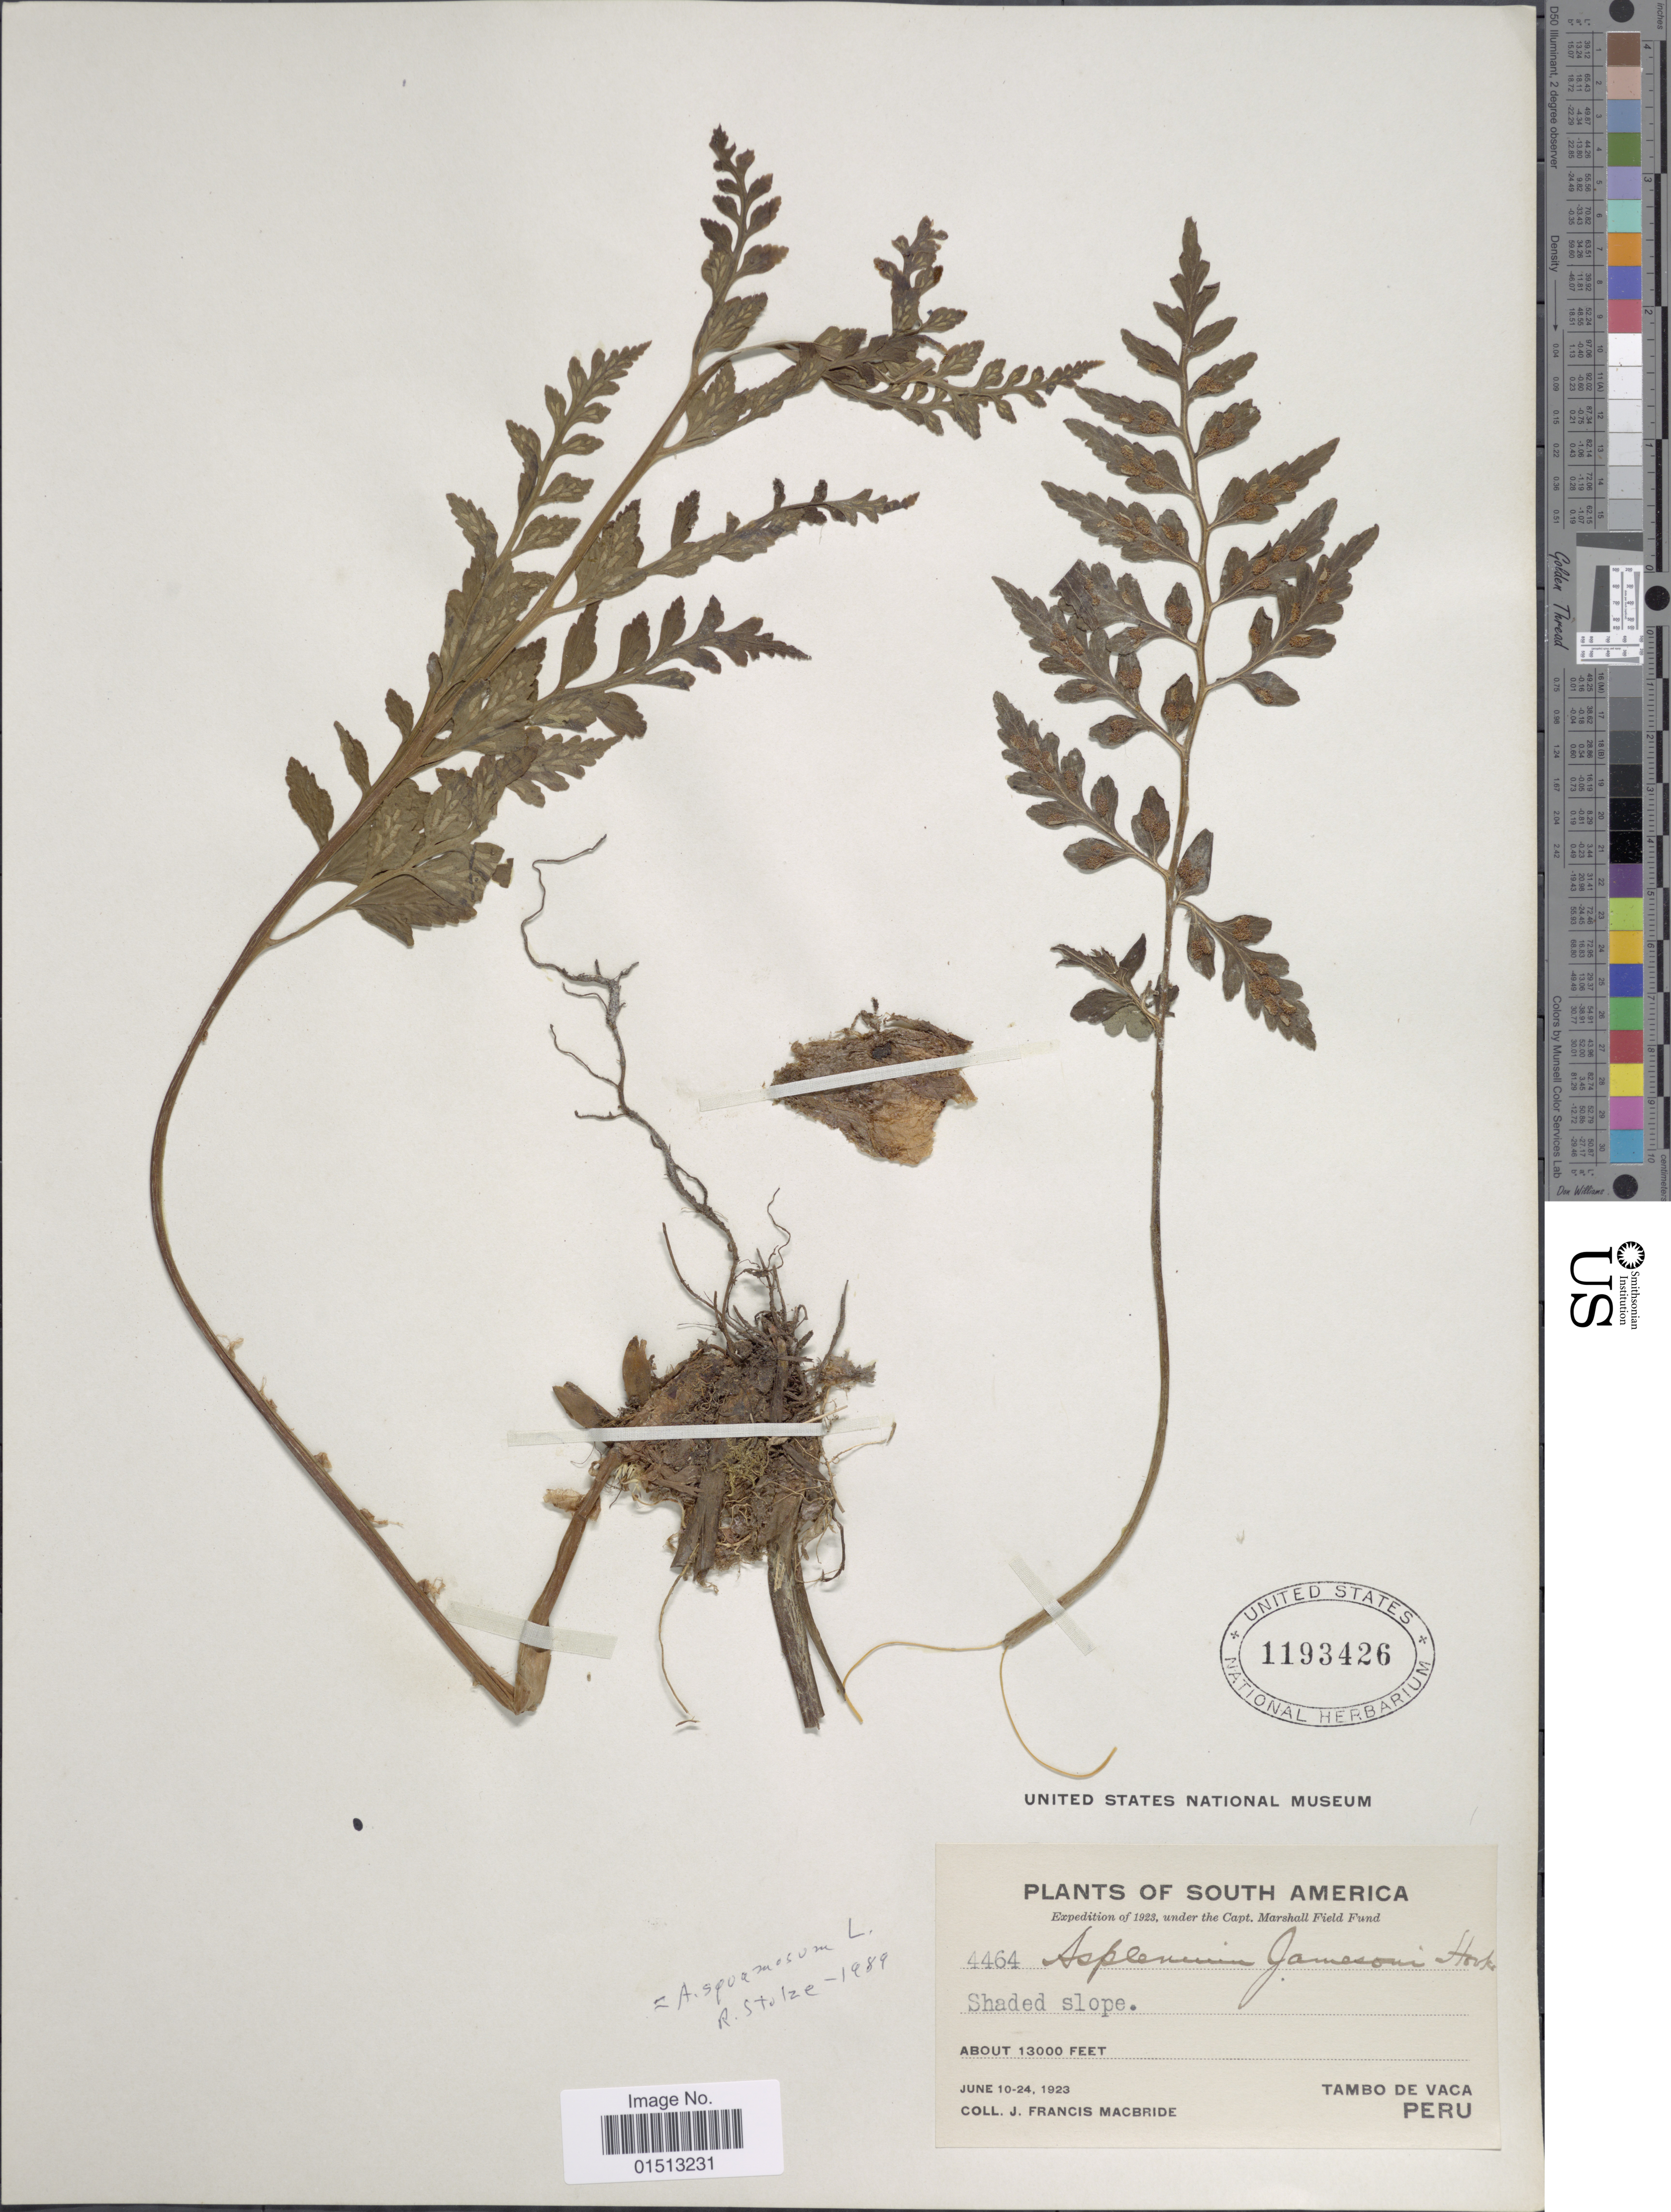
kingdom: Plantae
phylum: Tracheophyta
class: Polypodiopsida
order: Polypodiales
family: Aspleniaceae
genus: Asplenium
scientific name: Asplenium squamosum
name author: L.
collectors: J. F. Macbride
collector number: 464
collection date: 1923-06-10/1923-06-24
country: Peru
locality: Tambo de Vaca.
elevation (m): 3962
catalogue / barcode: US 1193426